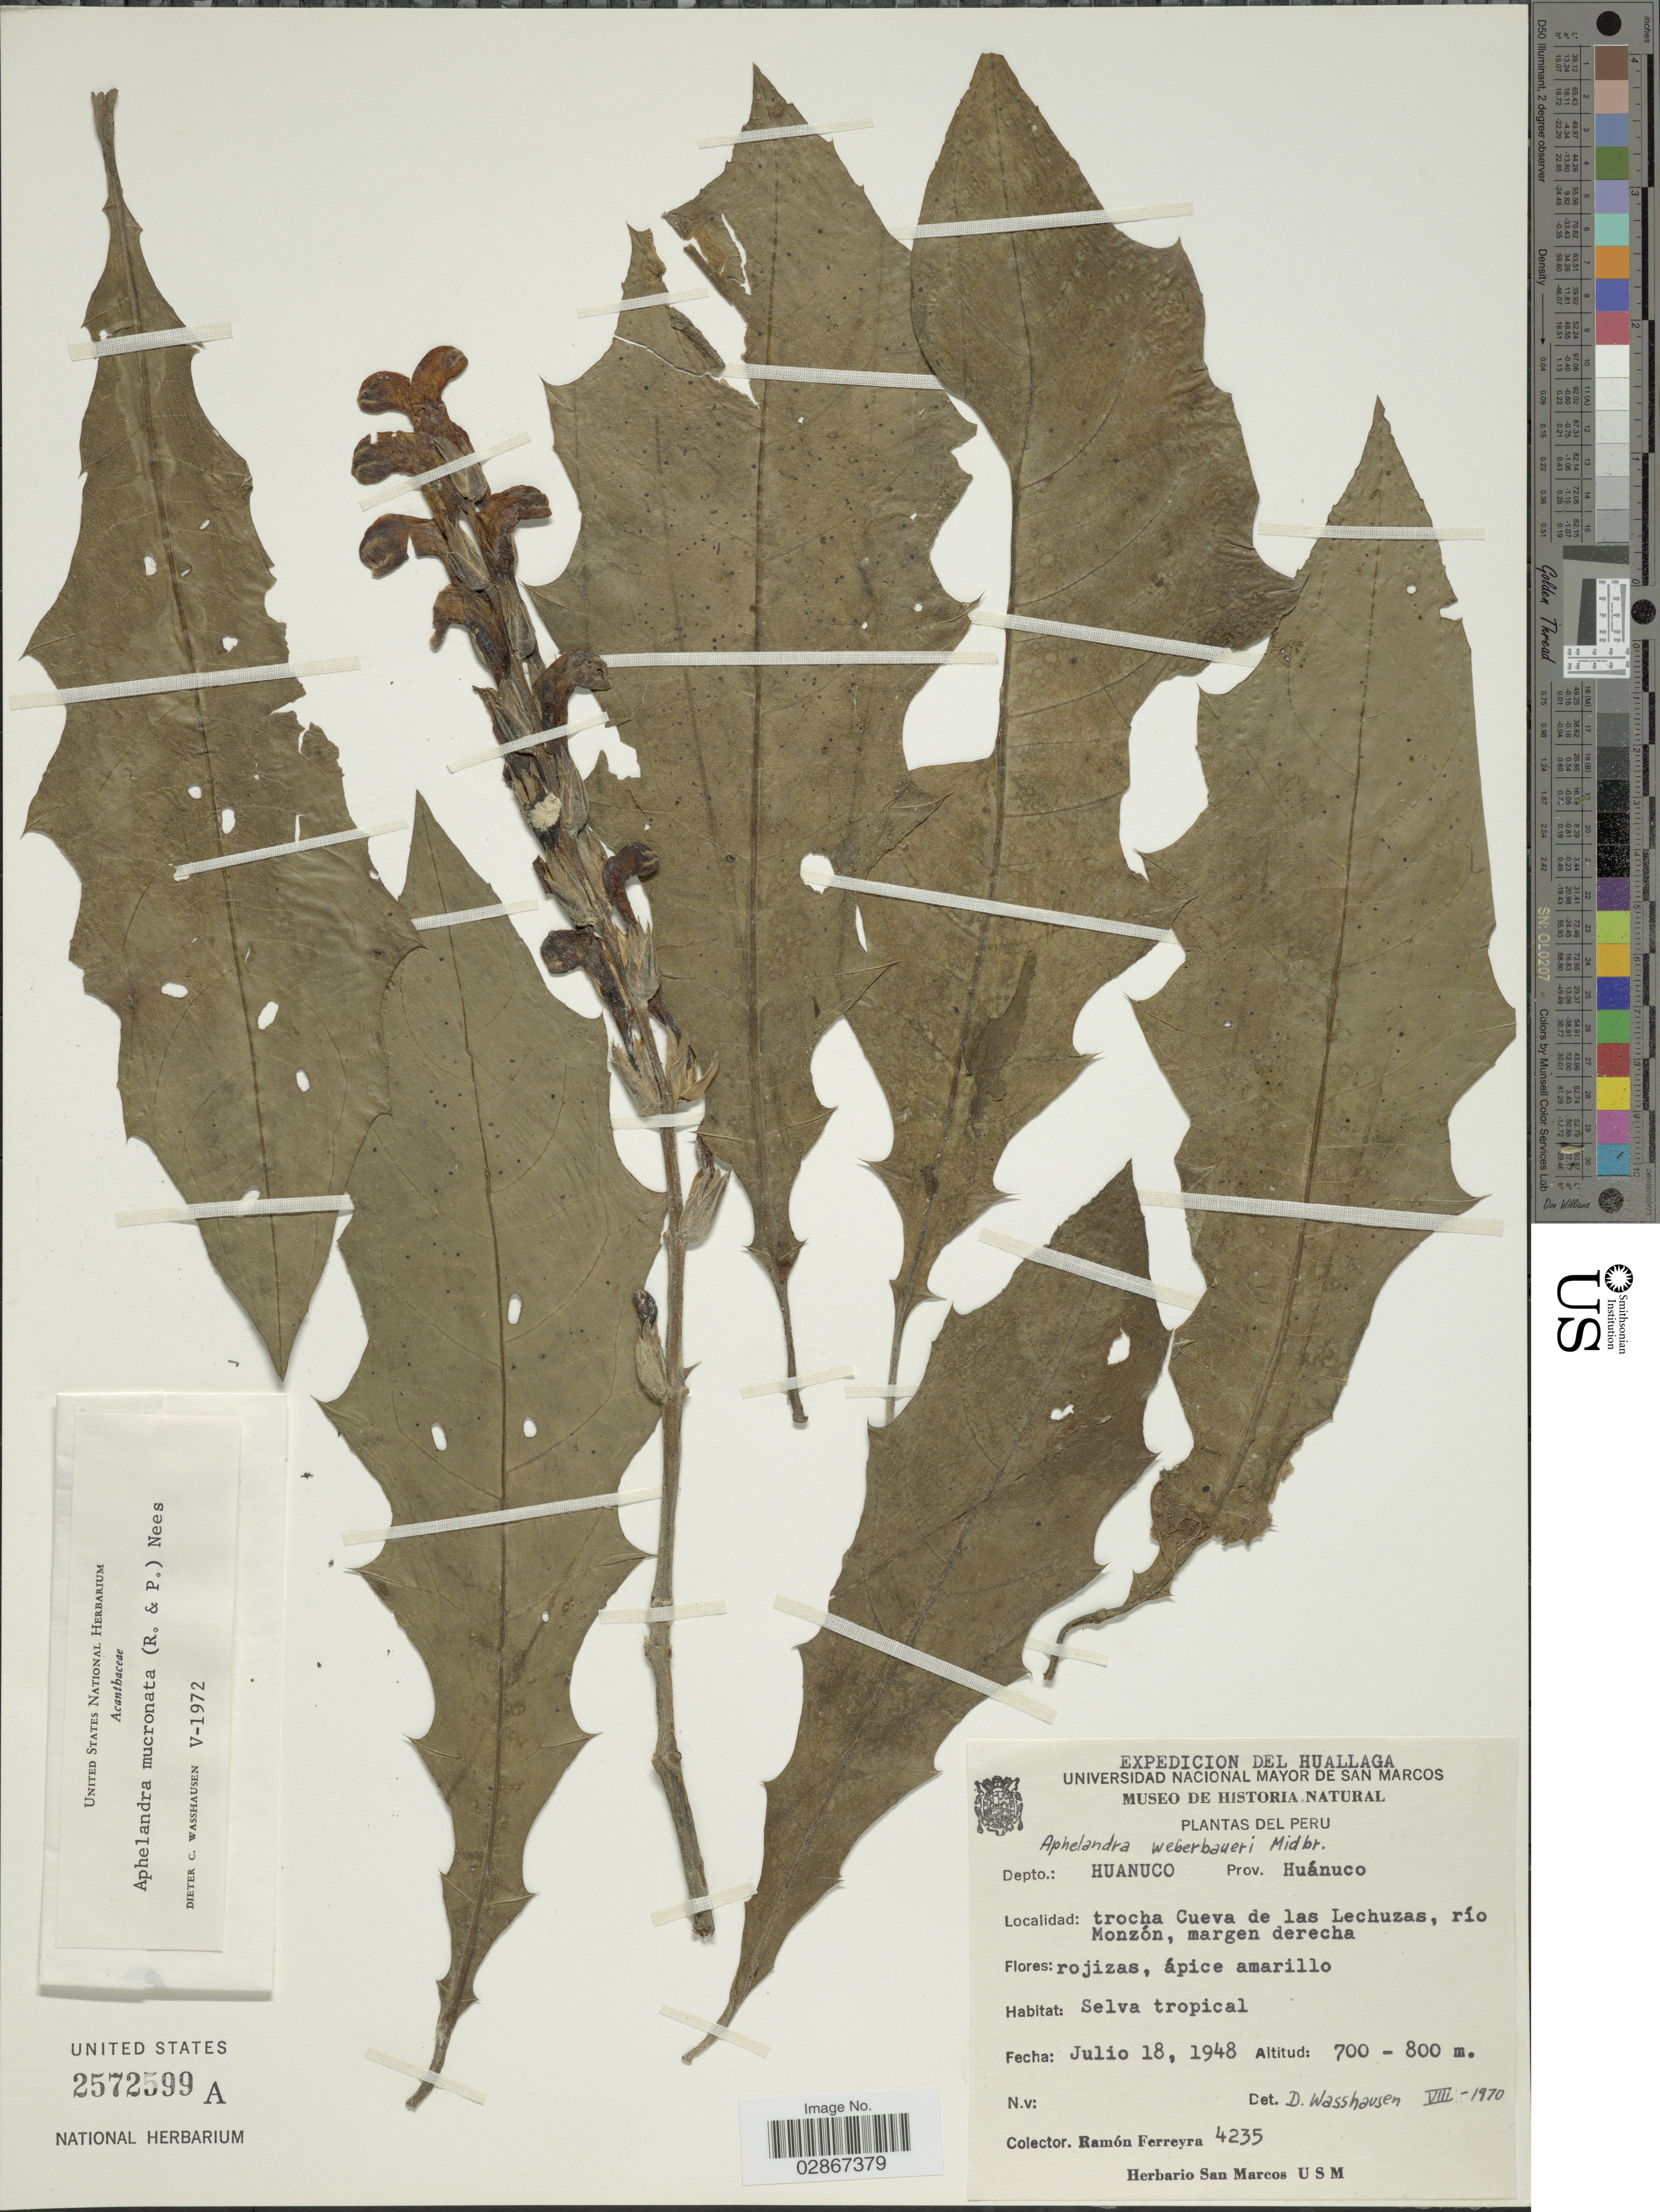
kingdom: Plantae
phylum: Tracheophyta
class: Magnoliopsida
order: Lamiales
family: Acanthaceae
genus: Aphelandra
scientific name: Aphelandra mucronata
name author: (Ruiz & Pav.) Nees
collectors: R. A. Ferreyra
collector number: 4235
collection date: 1948-07-18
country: Peru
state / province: Huánuco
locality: Depto.: Huanuco Prov. Huánuco, trocha Cueva de las Lechuzas, río Monzón, margen derecha.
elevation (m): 700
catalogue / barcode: US 2572599A